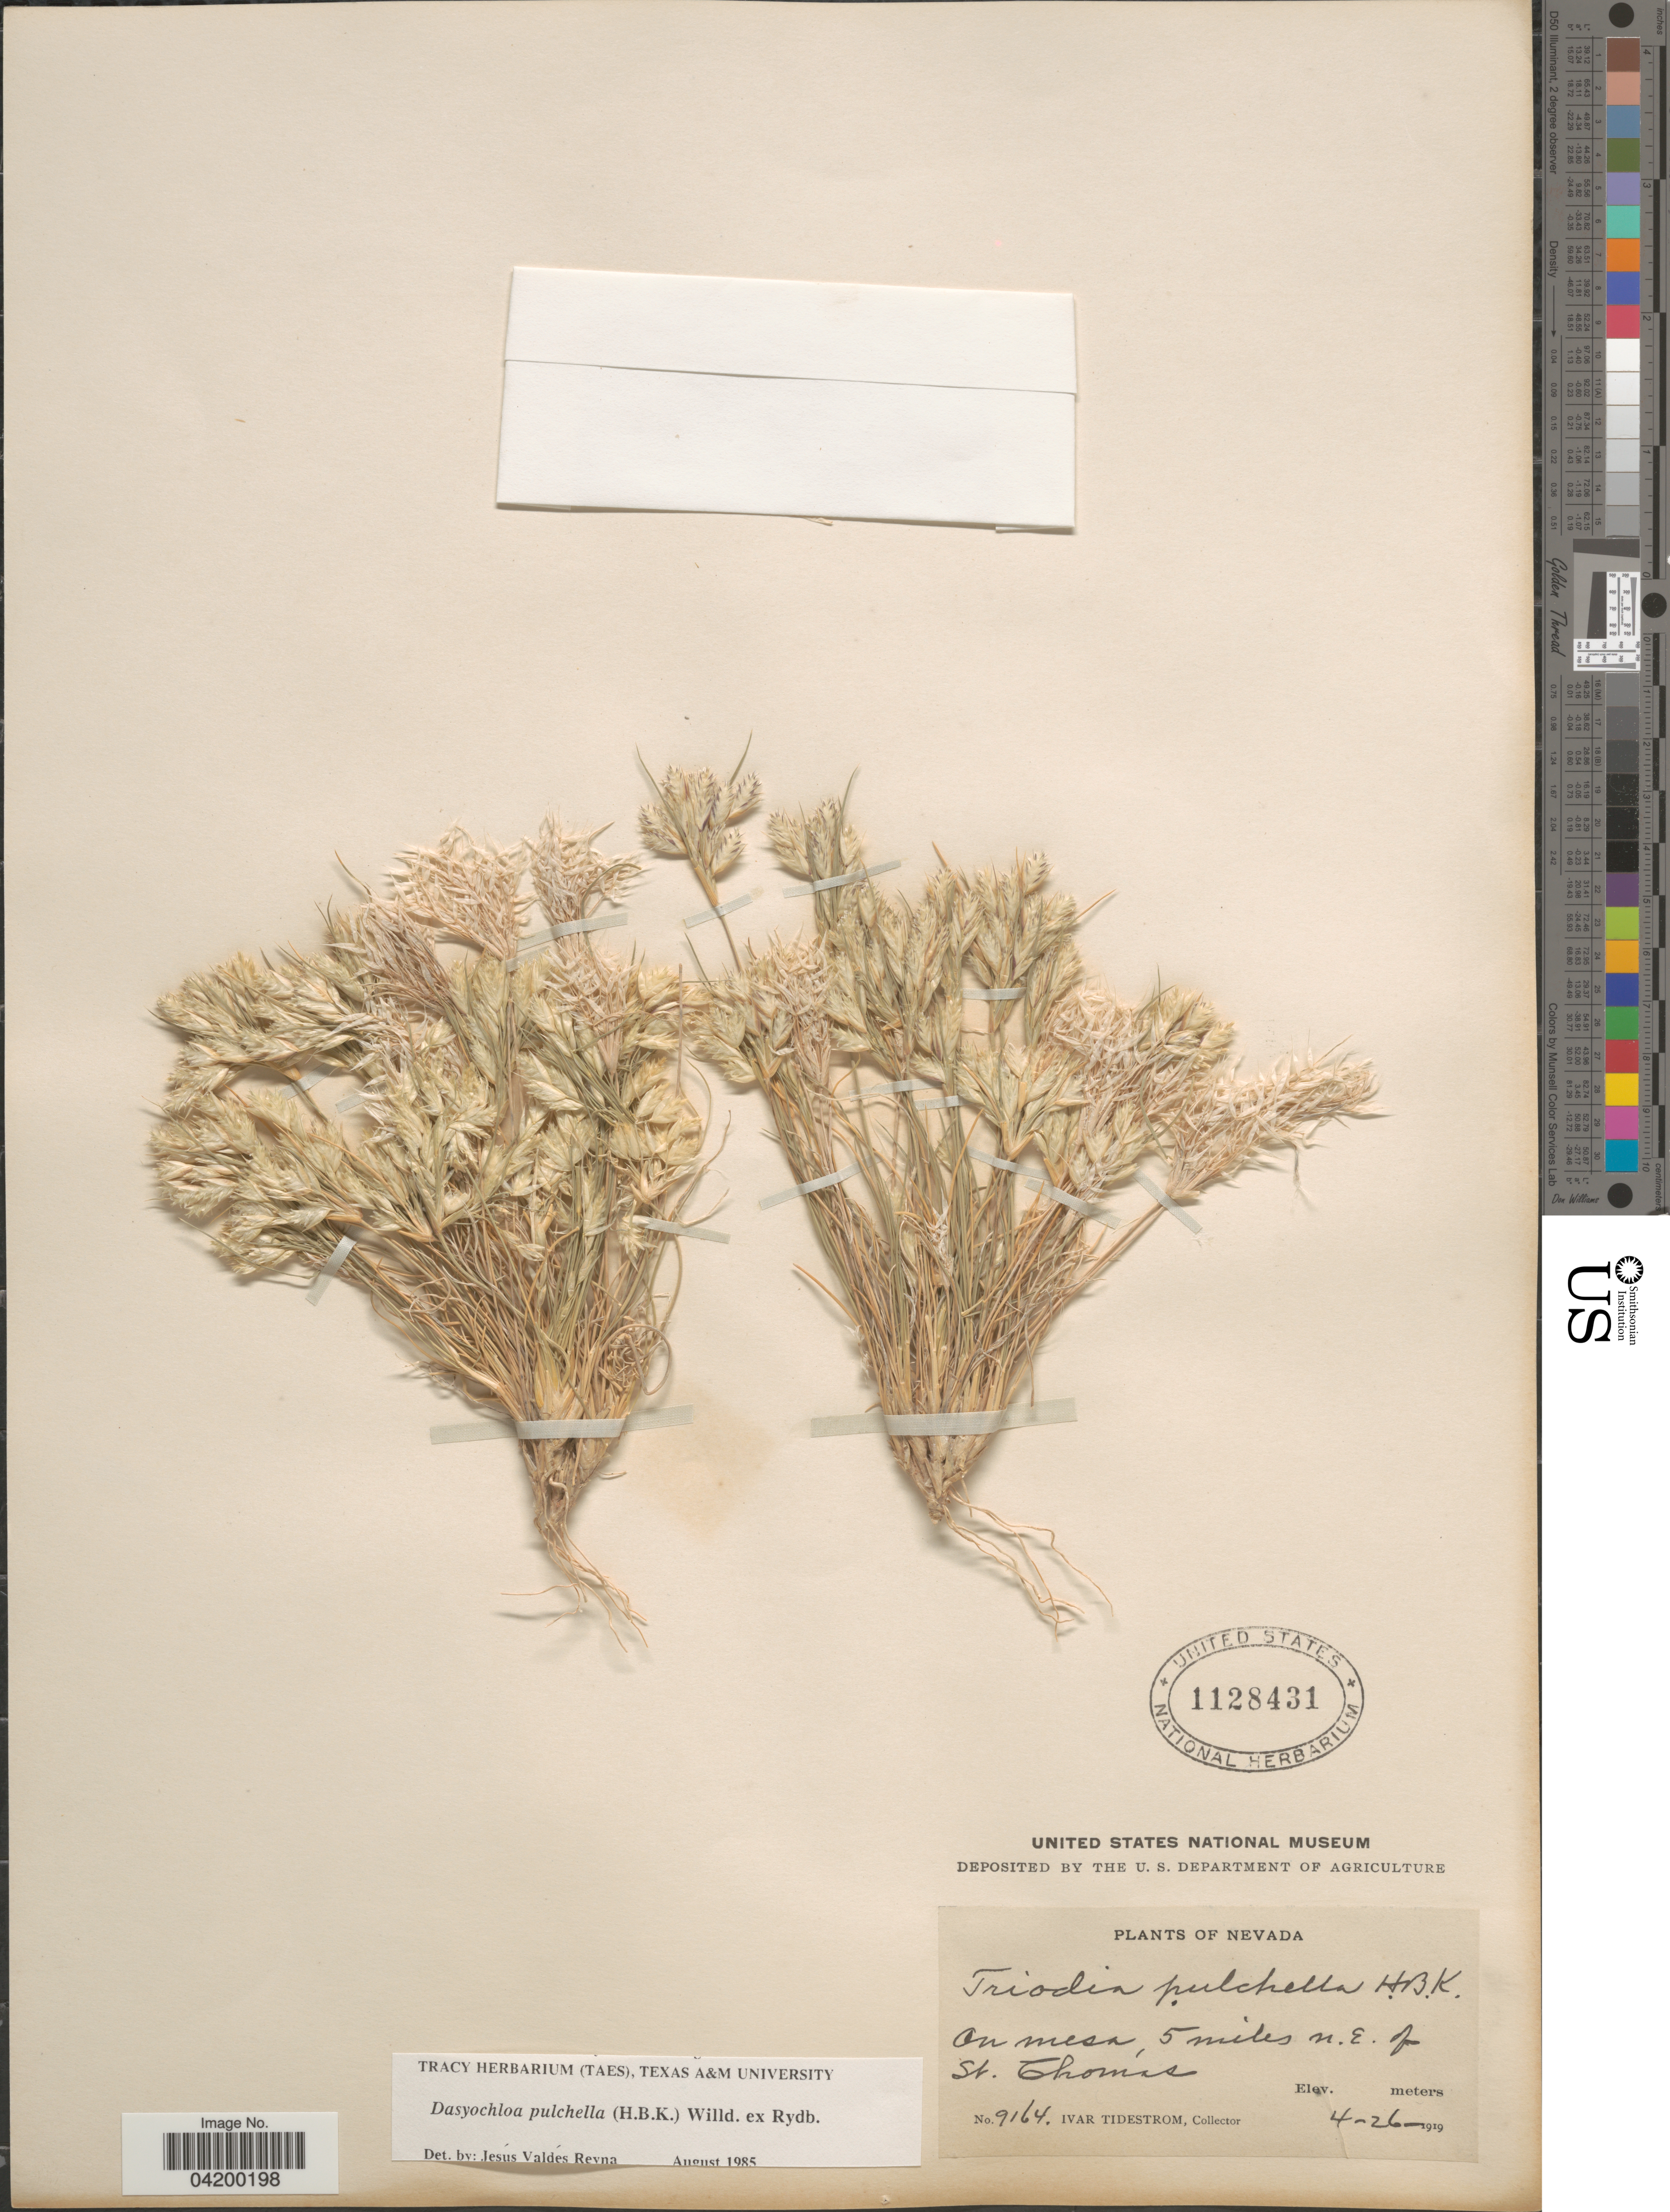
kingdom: Plantae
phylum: Tracheophyta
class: Liliopsida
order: Poales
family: Poaceae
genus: Dasyochloa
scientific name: Dasyochloa pulchella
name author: (Kunth) Willd. ex Rydb.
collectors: I. F. Tidestrom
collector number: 9164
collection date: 1919-04-26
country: United States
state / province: Nevada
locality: On mesa, 5 miles N.E. of St. Thomás.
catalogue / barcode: US 1128431